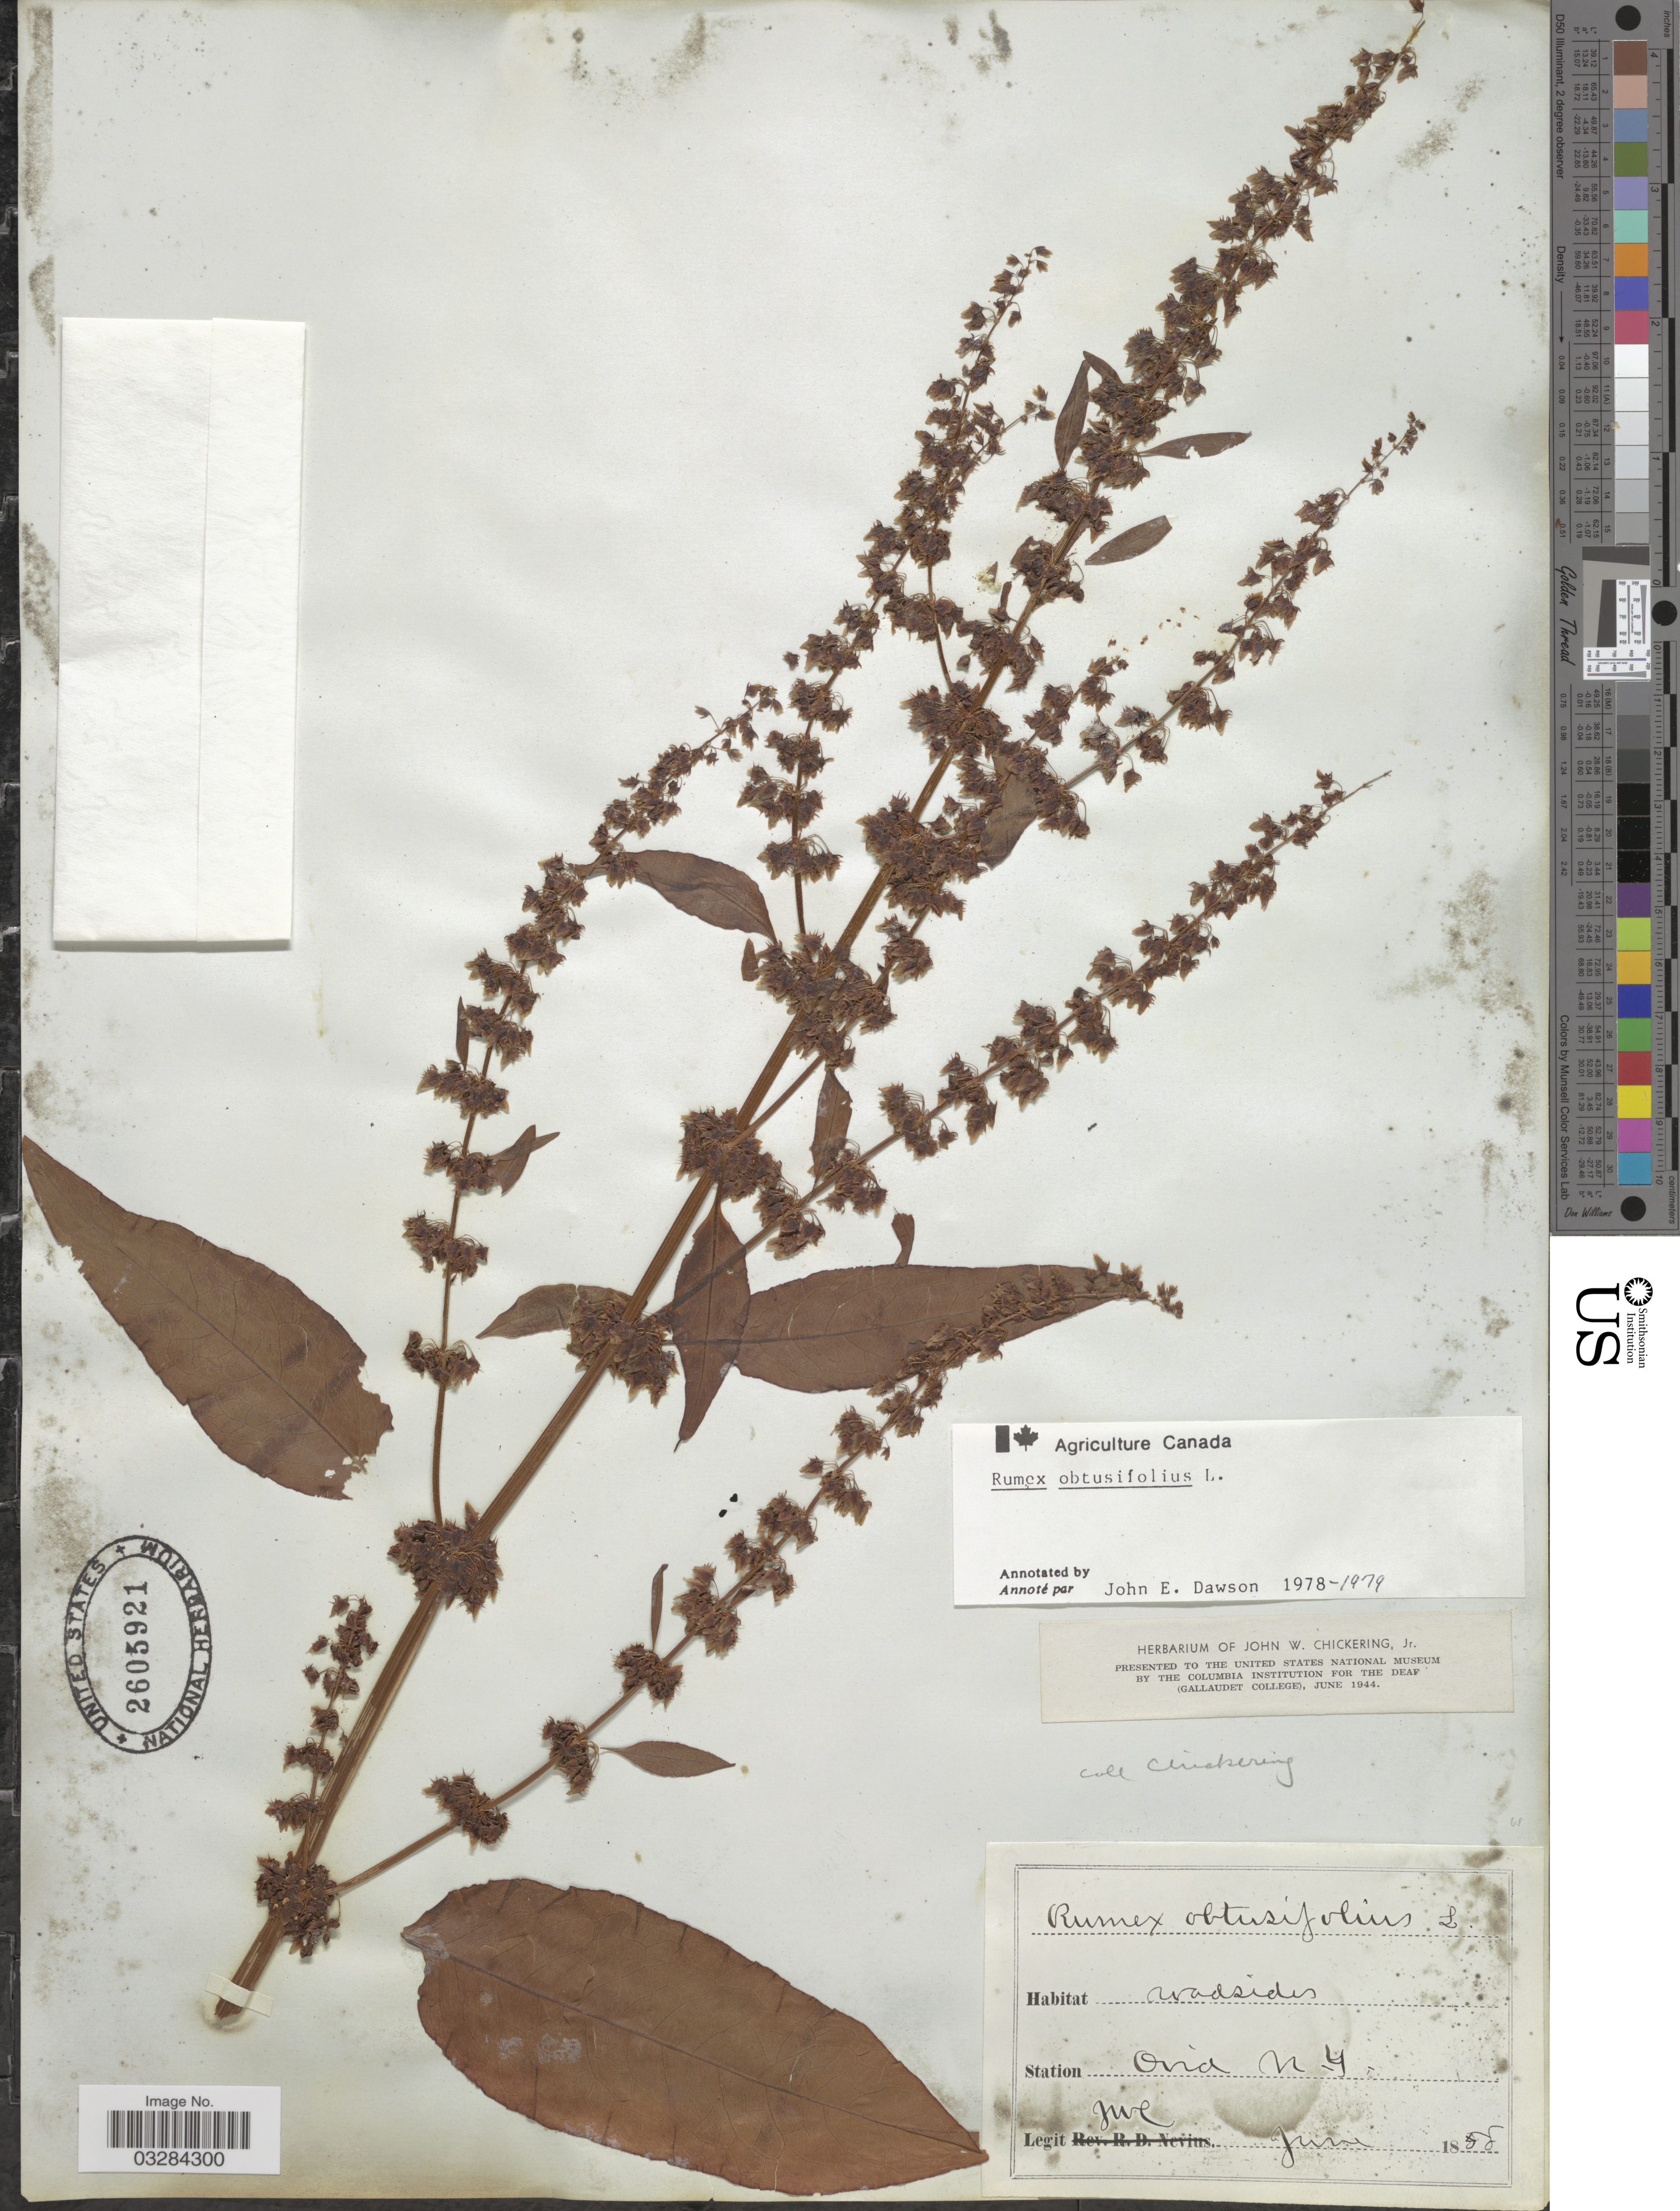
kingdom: Plantae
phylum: Tracheophyta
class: Magnoliopsida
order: Caryophyllales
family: Polygonaceae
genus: Rumex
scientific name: Rumex obtusifolius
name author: L.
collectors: J. Chickering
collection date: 1858-06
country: United States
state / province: New York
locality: Station Ovid.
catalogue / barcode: US 2605921